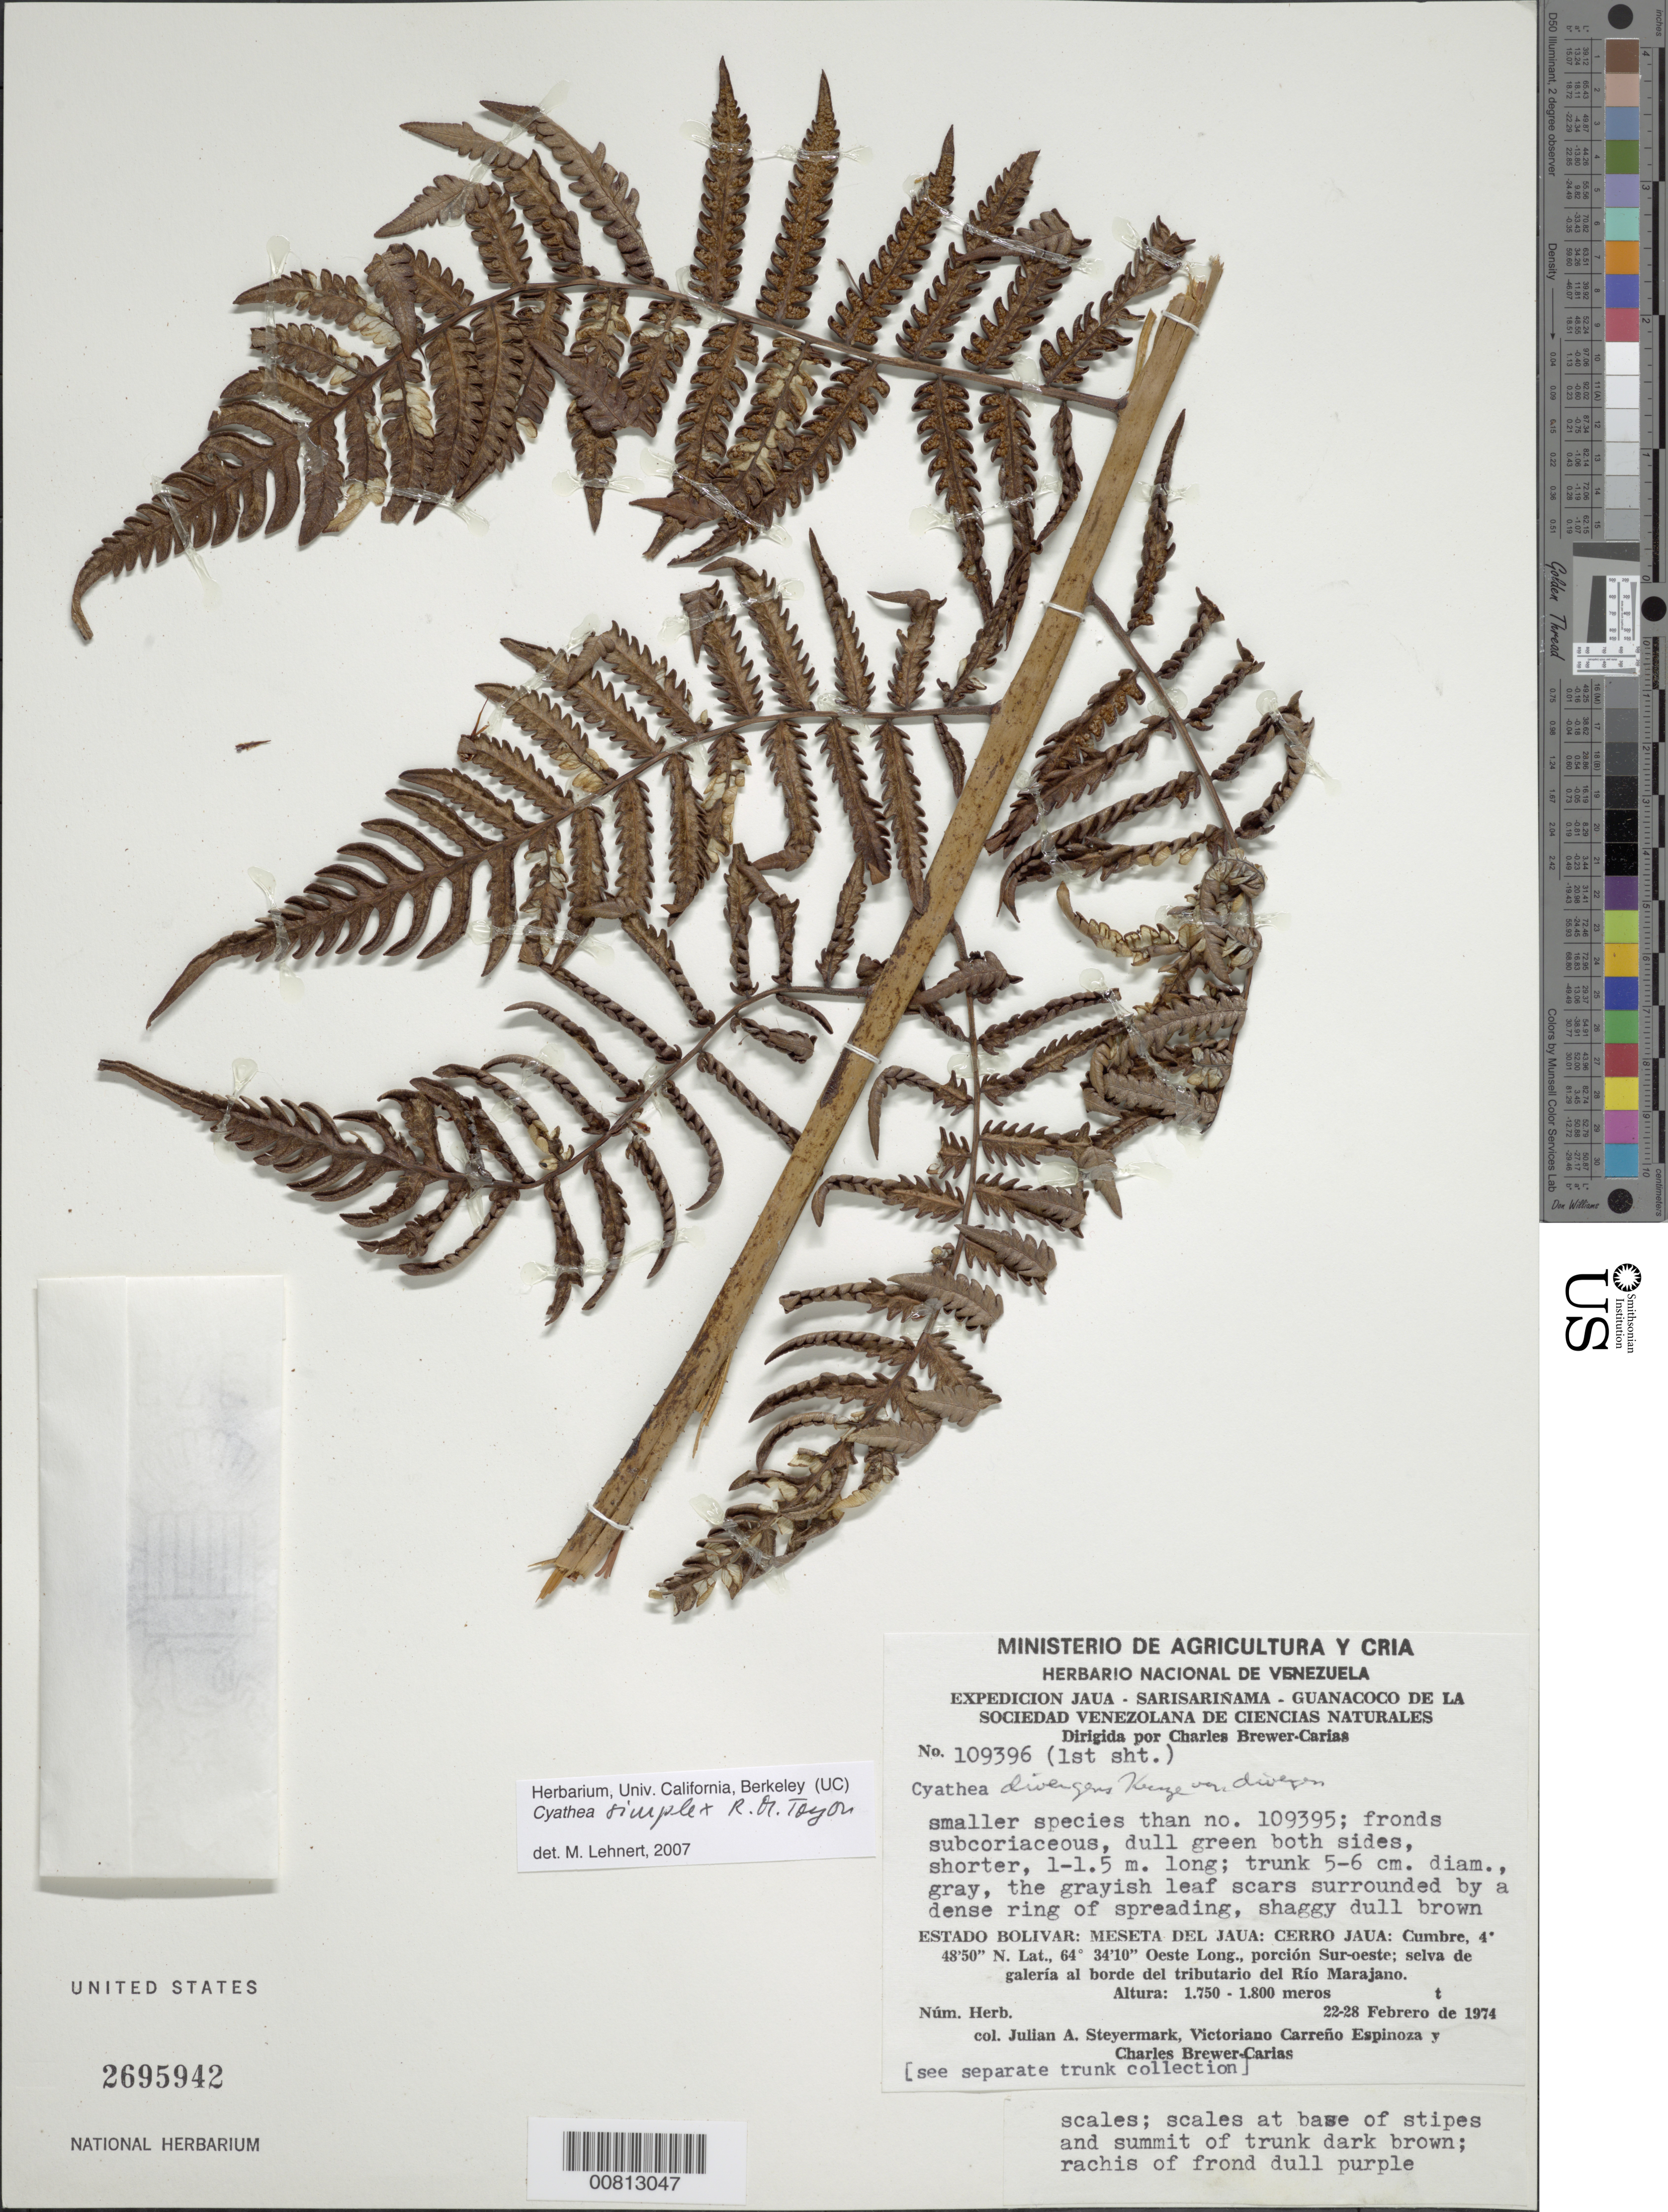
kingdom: Plantae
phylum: Tracheophyta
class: Polypodiopsida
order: Cyatheales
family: Cyatheaceae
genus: Cyathea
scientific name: Cyathea simplex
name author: R.M. Tryon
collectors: J. Steyermark, V. Carreño E. & C. Brewer-Carias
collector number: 109396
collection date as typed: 22-Feb-74 to 28-Feb-74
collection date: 1974-02-22/1974-02-28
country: Venezuela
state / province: Bolívar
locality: Meseta del Jaua: Cerro Jaua, Río Marajano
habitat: Gallery forest along river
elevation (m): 1750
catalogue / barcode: US 2695942